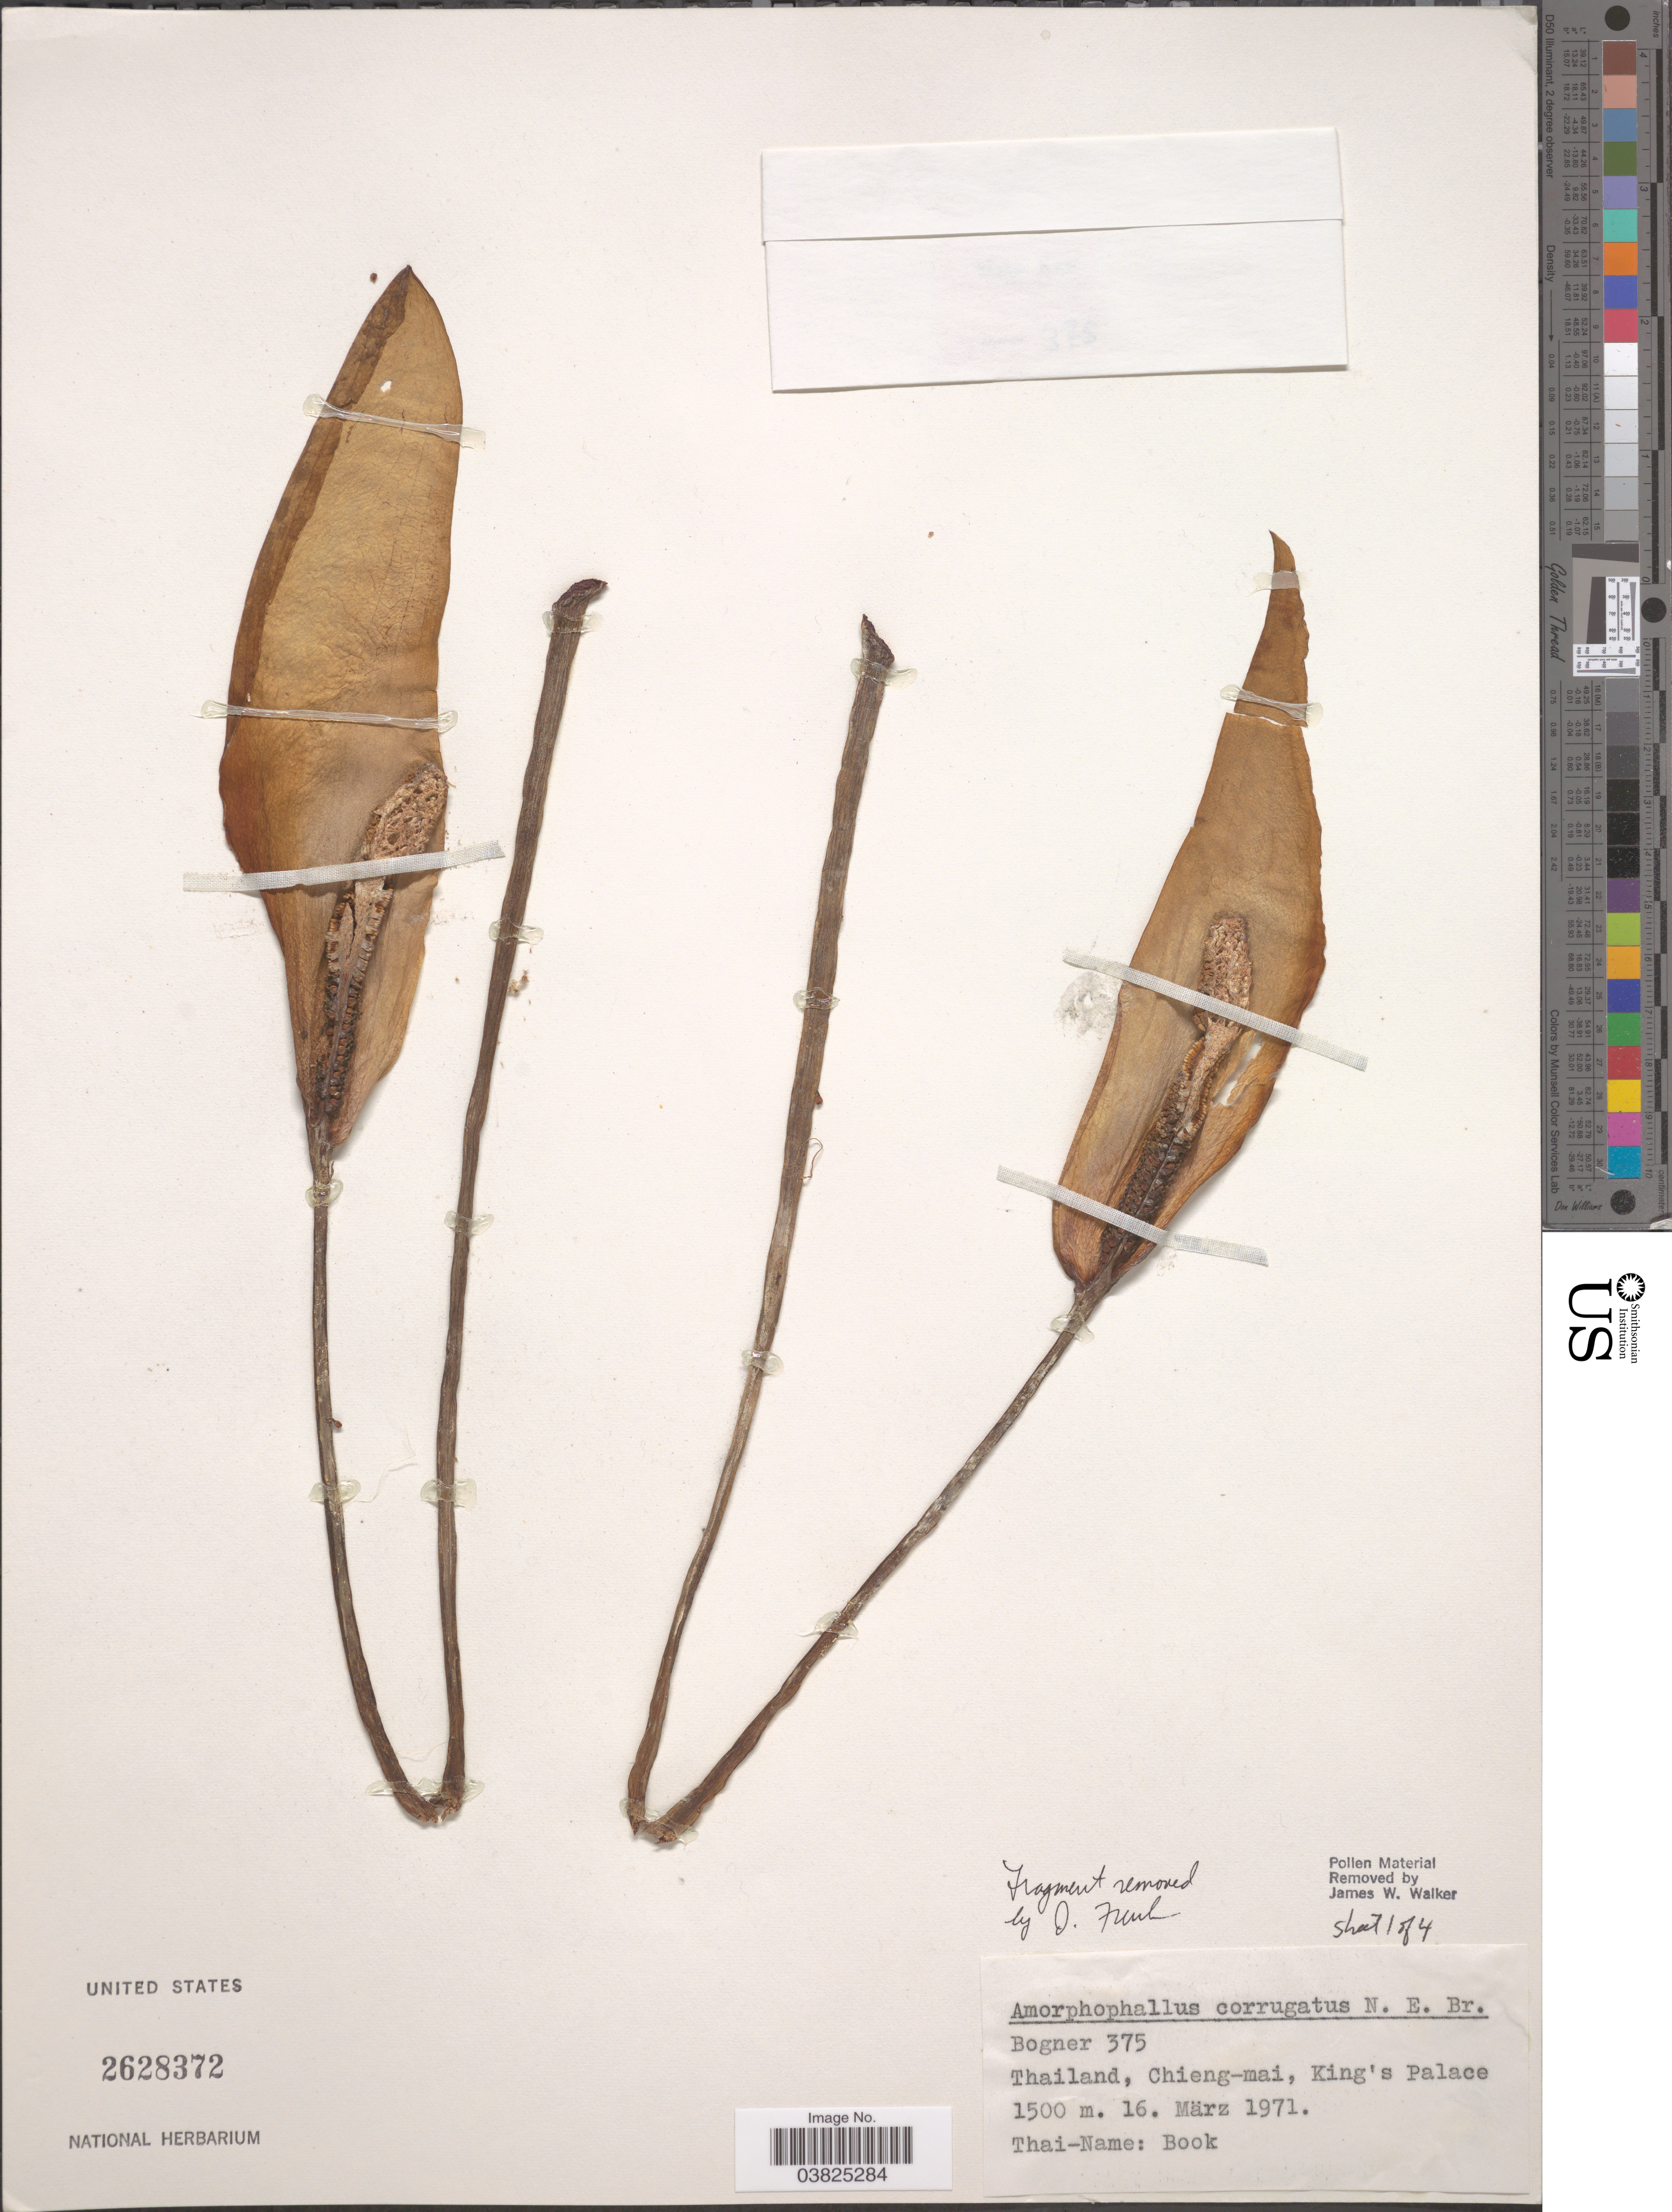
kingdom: Plantae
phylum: Tracheophyta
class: Liliopsida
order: Alismatales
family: Araceae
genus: Amorphophallus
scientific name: Amorphophallus corrugatus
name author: N.E. Br.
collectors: Bogner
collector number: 375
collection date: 1971-03-16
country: Thailand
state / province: Chiang Mai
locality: Chieng-mai, King's Palace.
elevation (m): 1500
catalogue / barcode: US 2628372